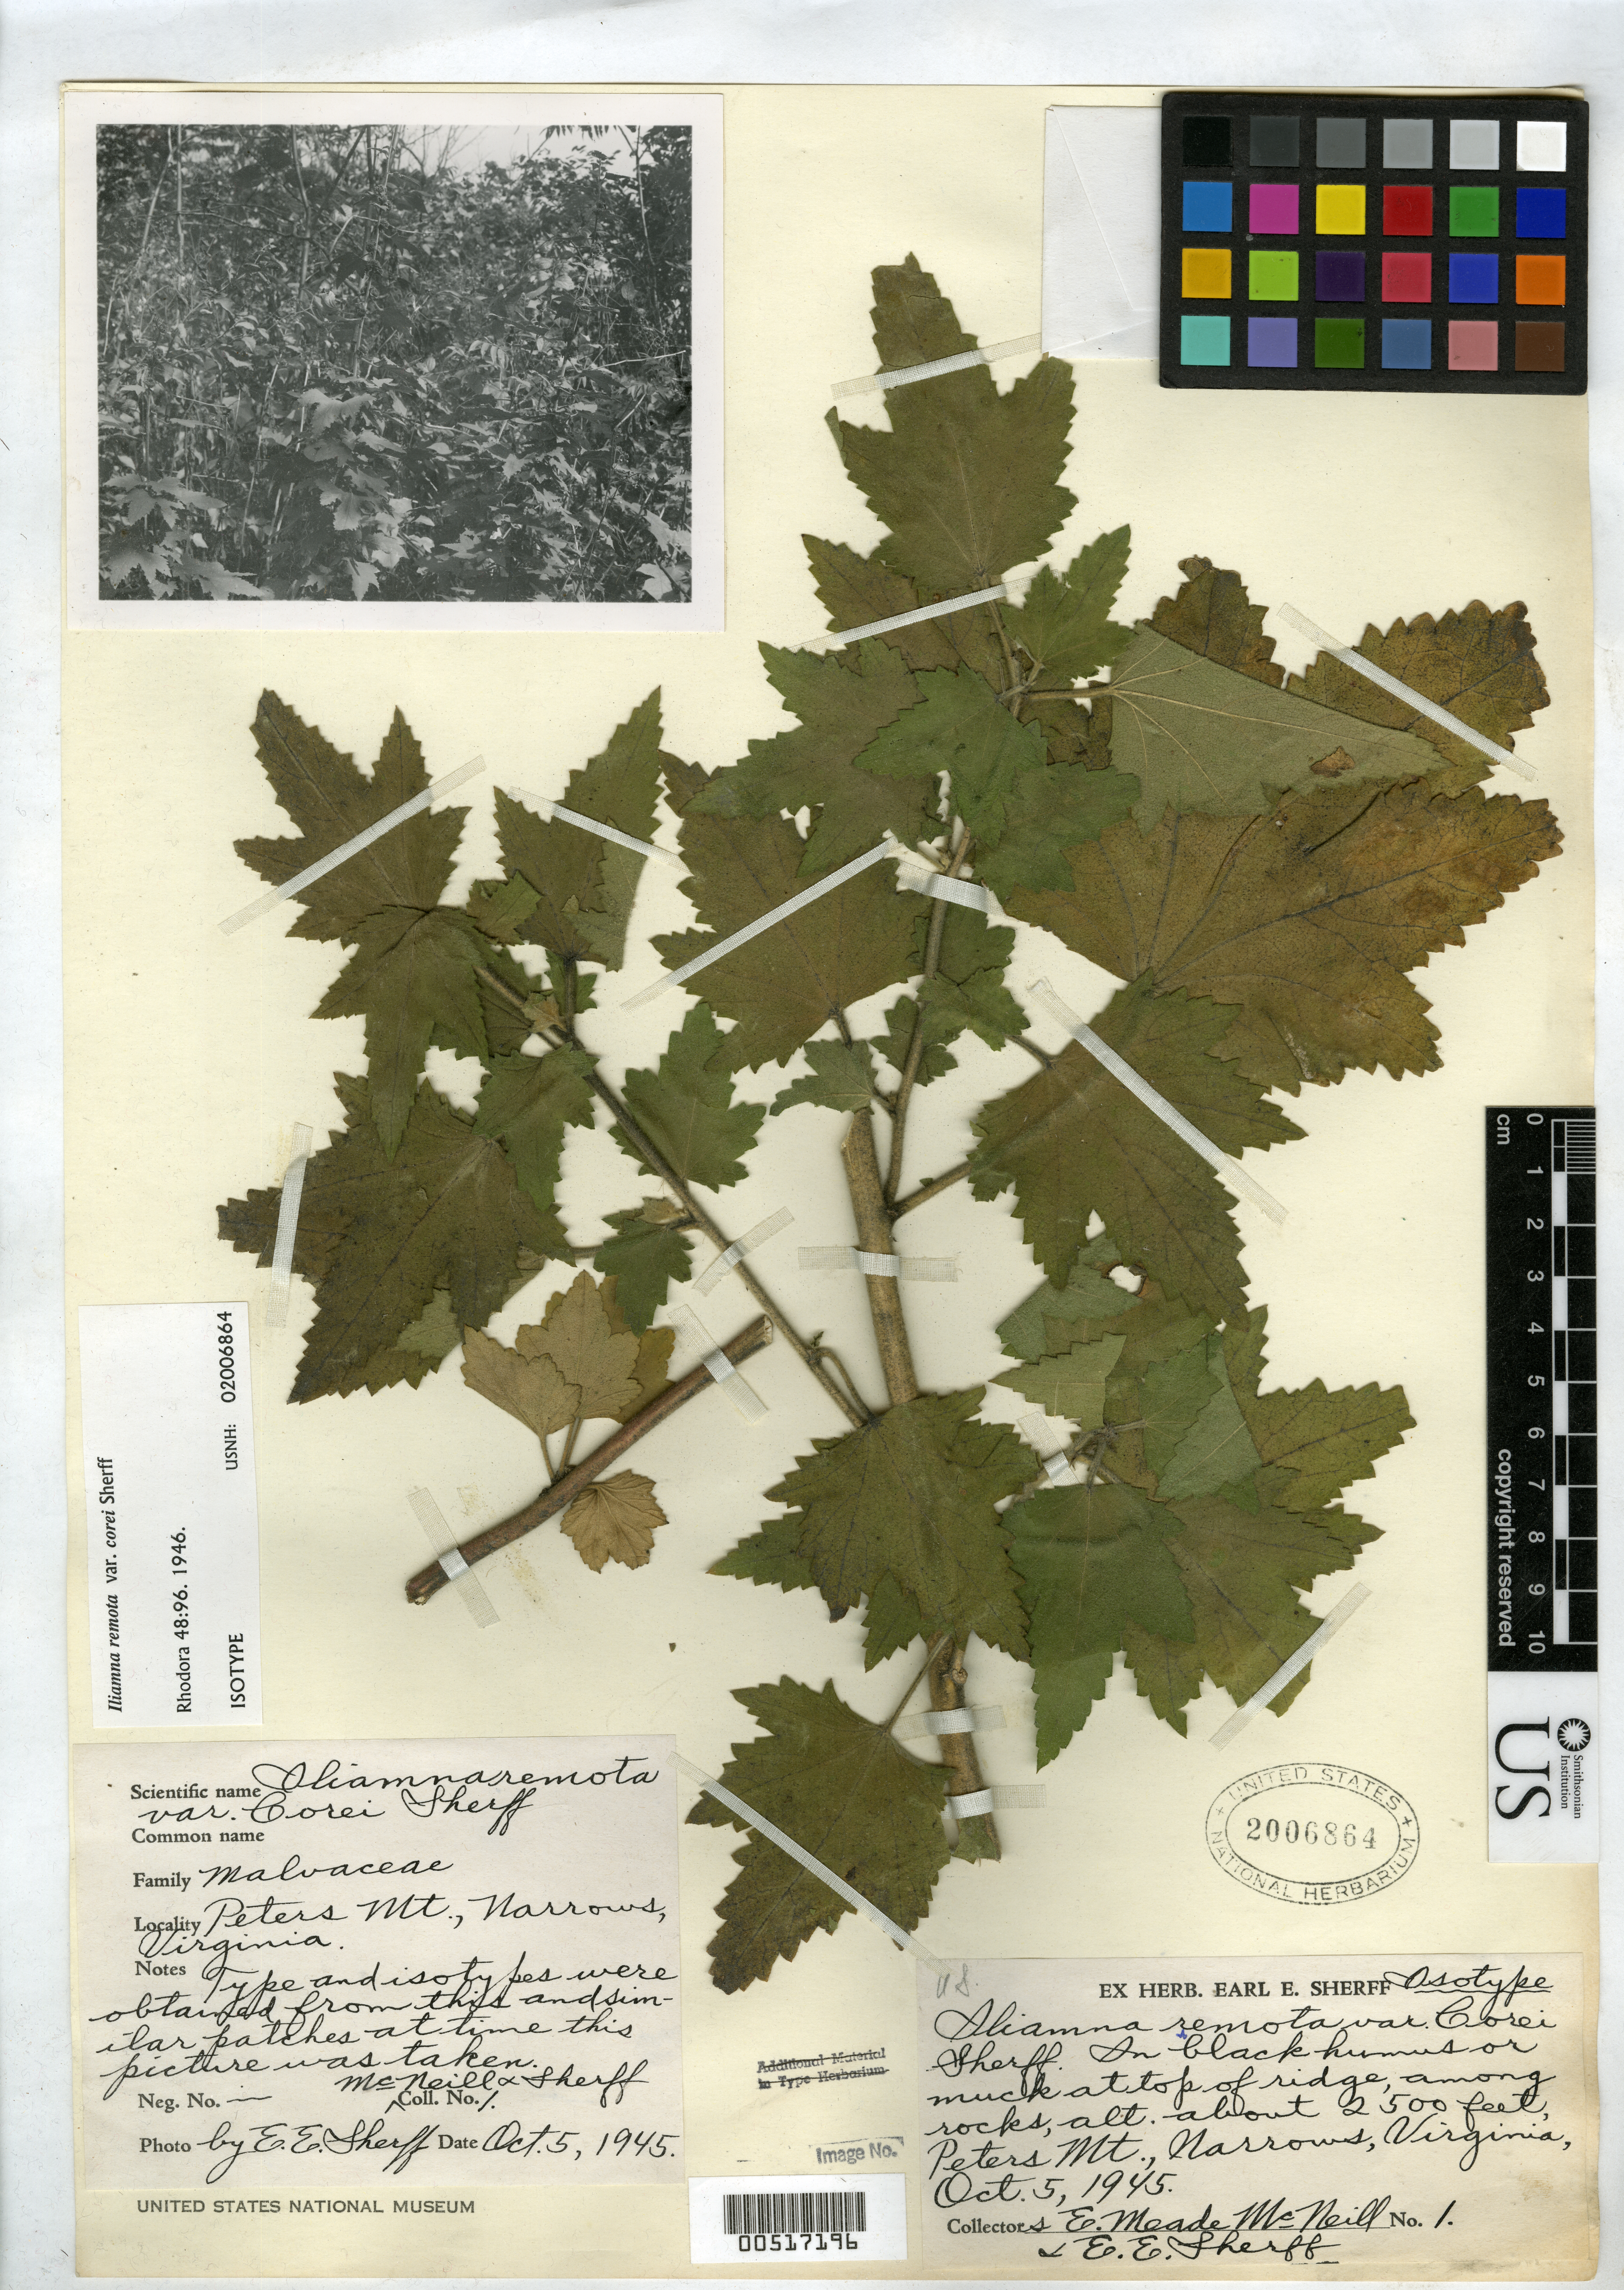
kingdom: Plantae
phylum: Tracheophyta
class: Magnoliopsida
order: Malvales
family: Malvaceae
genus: Iliamna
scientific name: Iliamna remota var. corei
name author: Sherff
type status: Isotype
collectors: E. McNeill & E. E. Sherff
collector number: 1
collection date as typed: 05 Oct 1945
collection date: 1945-10-05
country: United States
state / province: Virginia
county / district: Giles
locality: Peters Mt., Narrows.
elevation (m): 762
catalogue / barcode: US 2006864